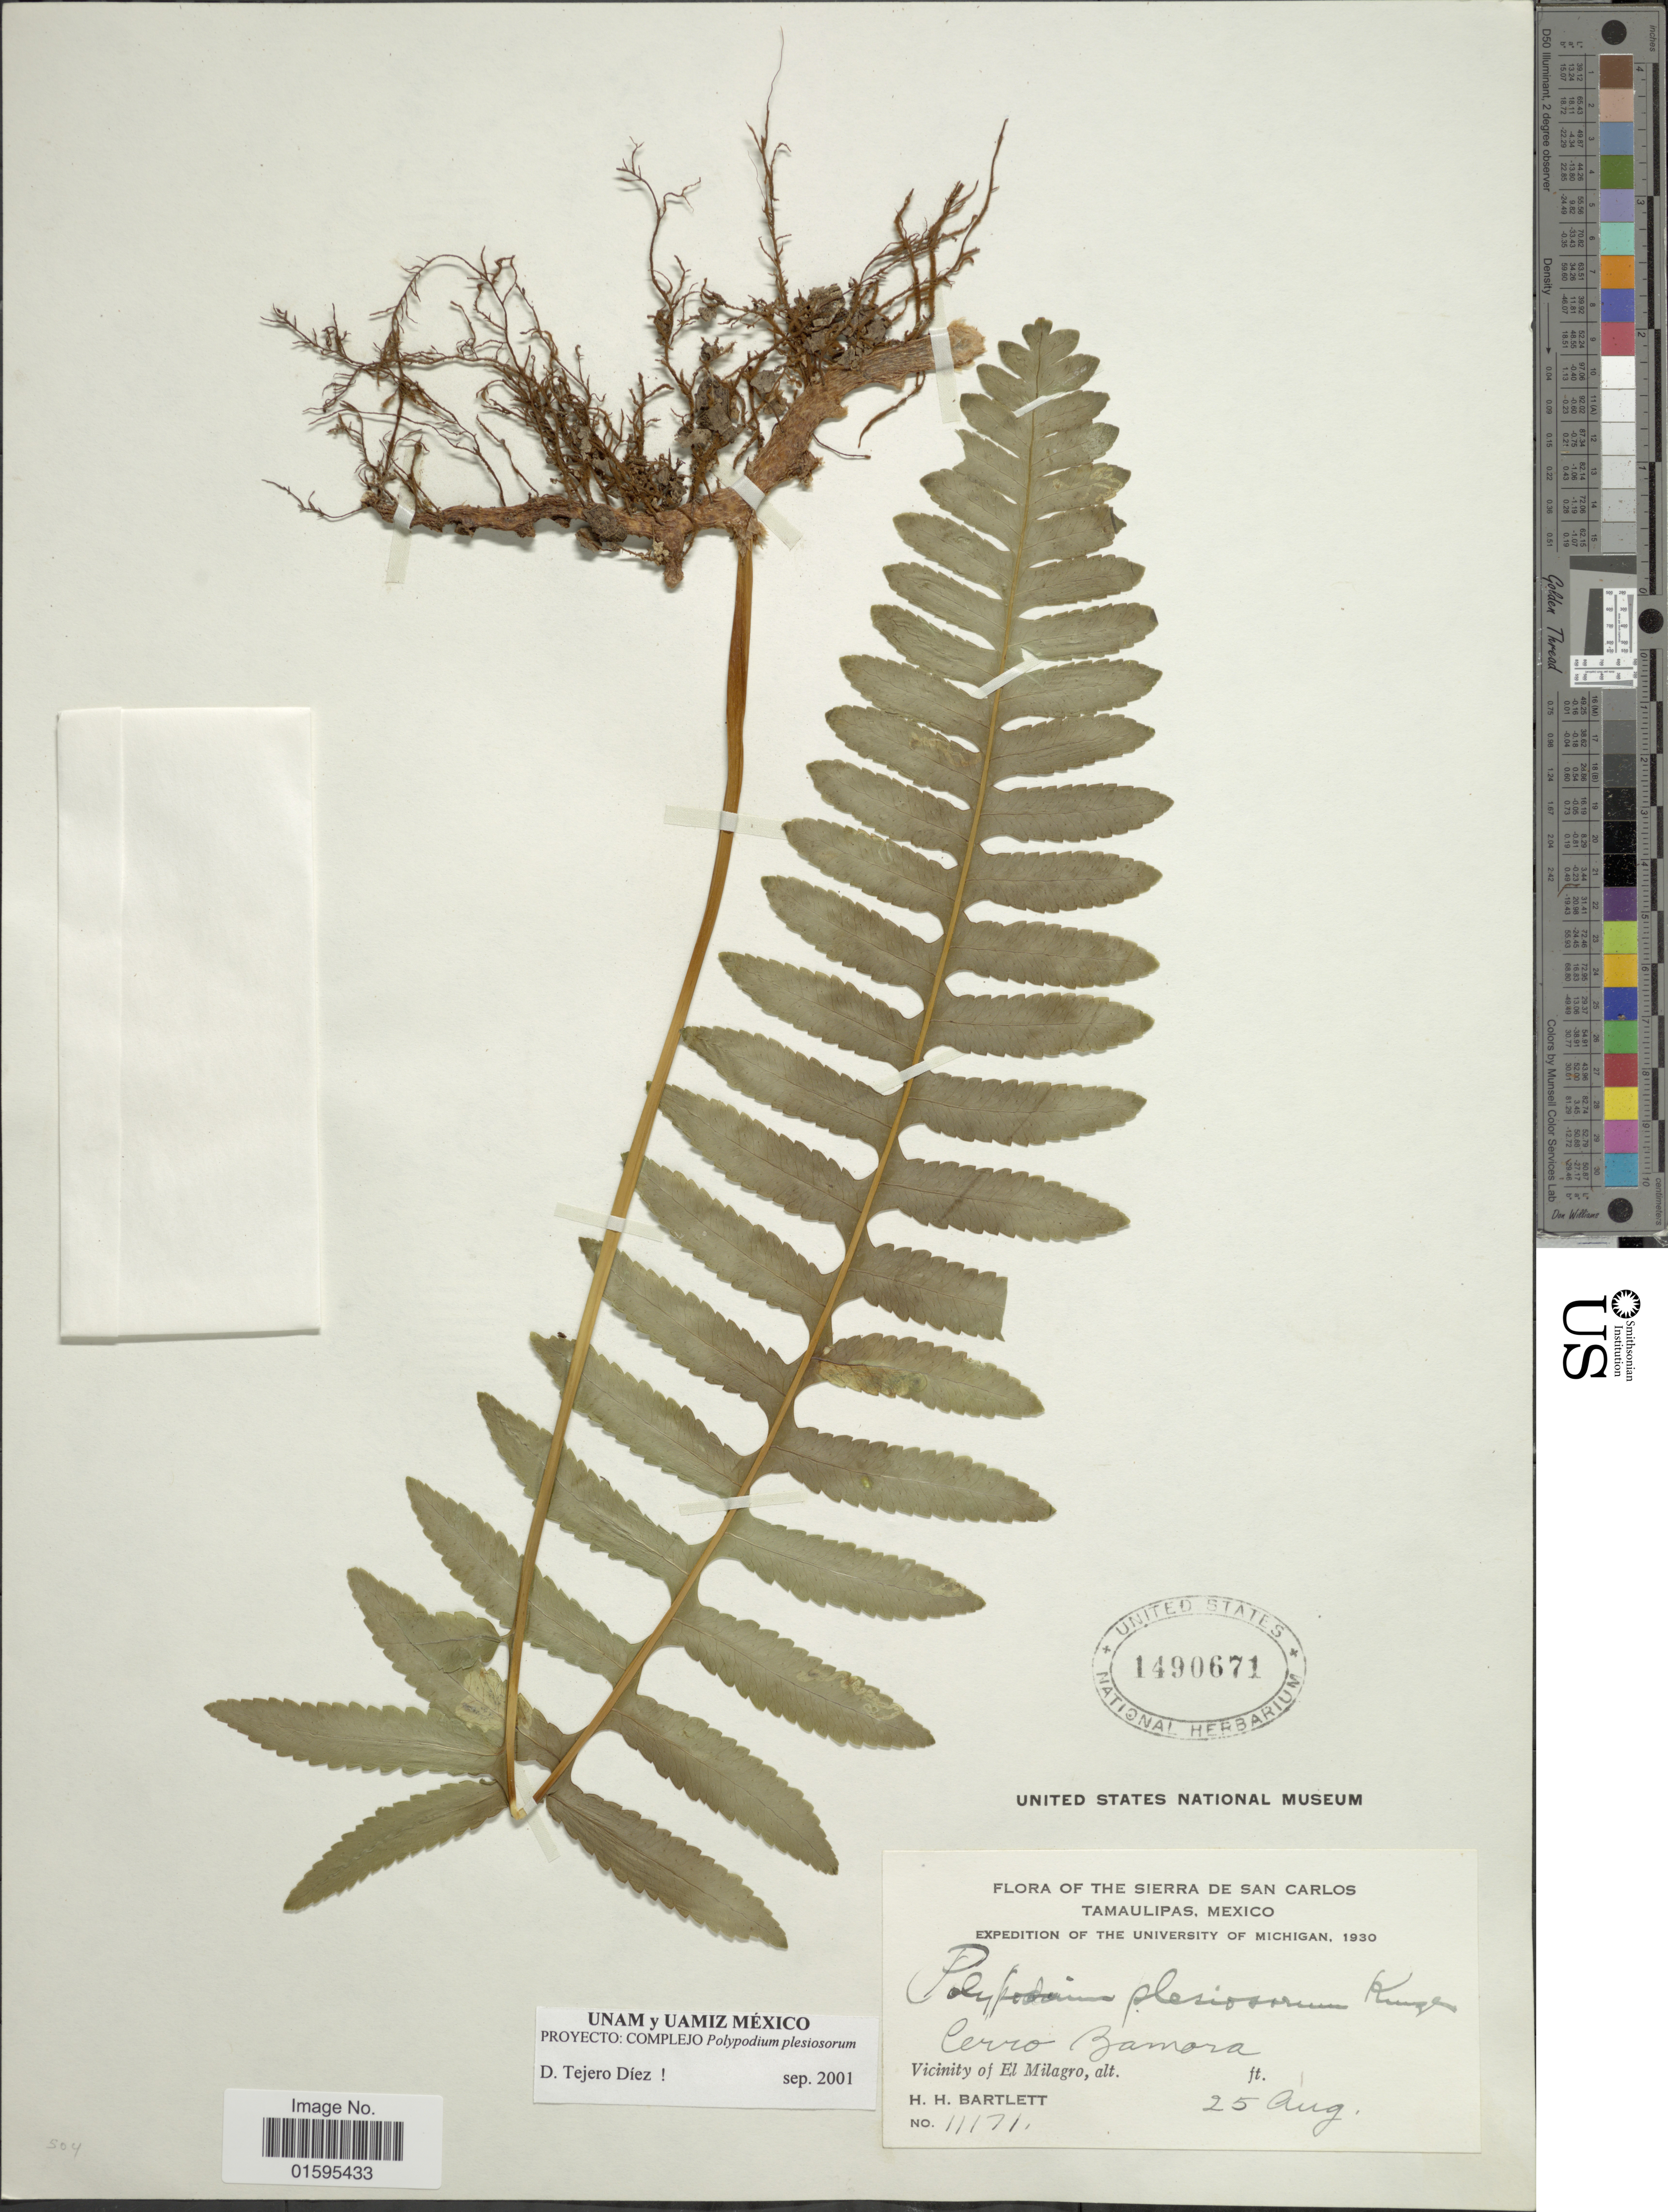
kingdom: Plantae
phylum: Tracheophyta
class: Polypodiopsida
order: Polypodiales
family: Polypodiaceae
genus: Polypodium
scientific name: Polypodium plesiosorum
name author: Kunze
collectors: H. H. Bartlett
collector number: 11171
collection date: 1930-08-25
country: Mexico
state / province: Tamaulipas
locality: The Sierra de San Carlos, Cerro Bamara, Vicinity of El Milagro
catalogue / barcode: US 1490671